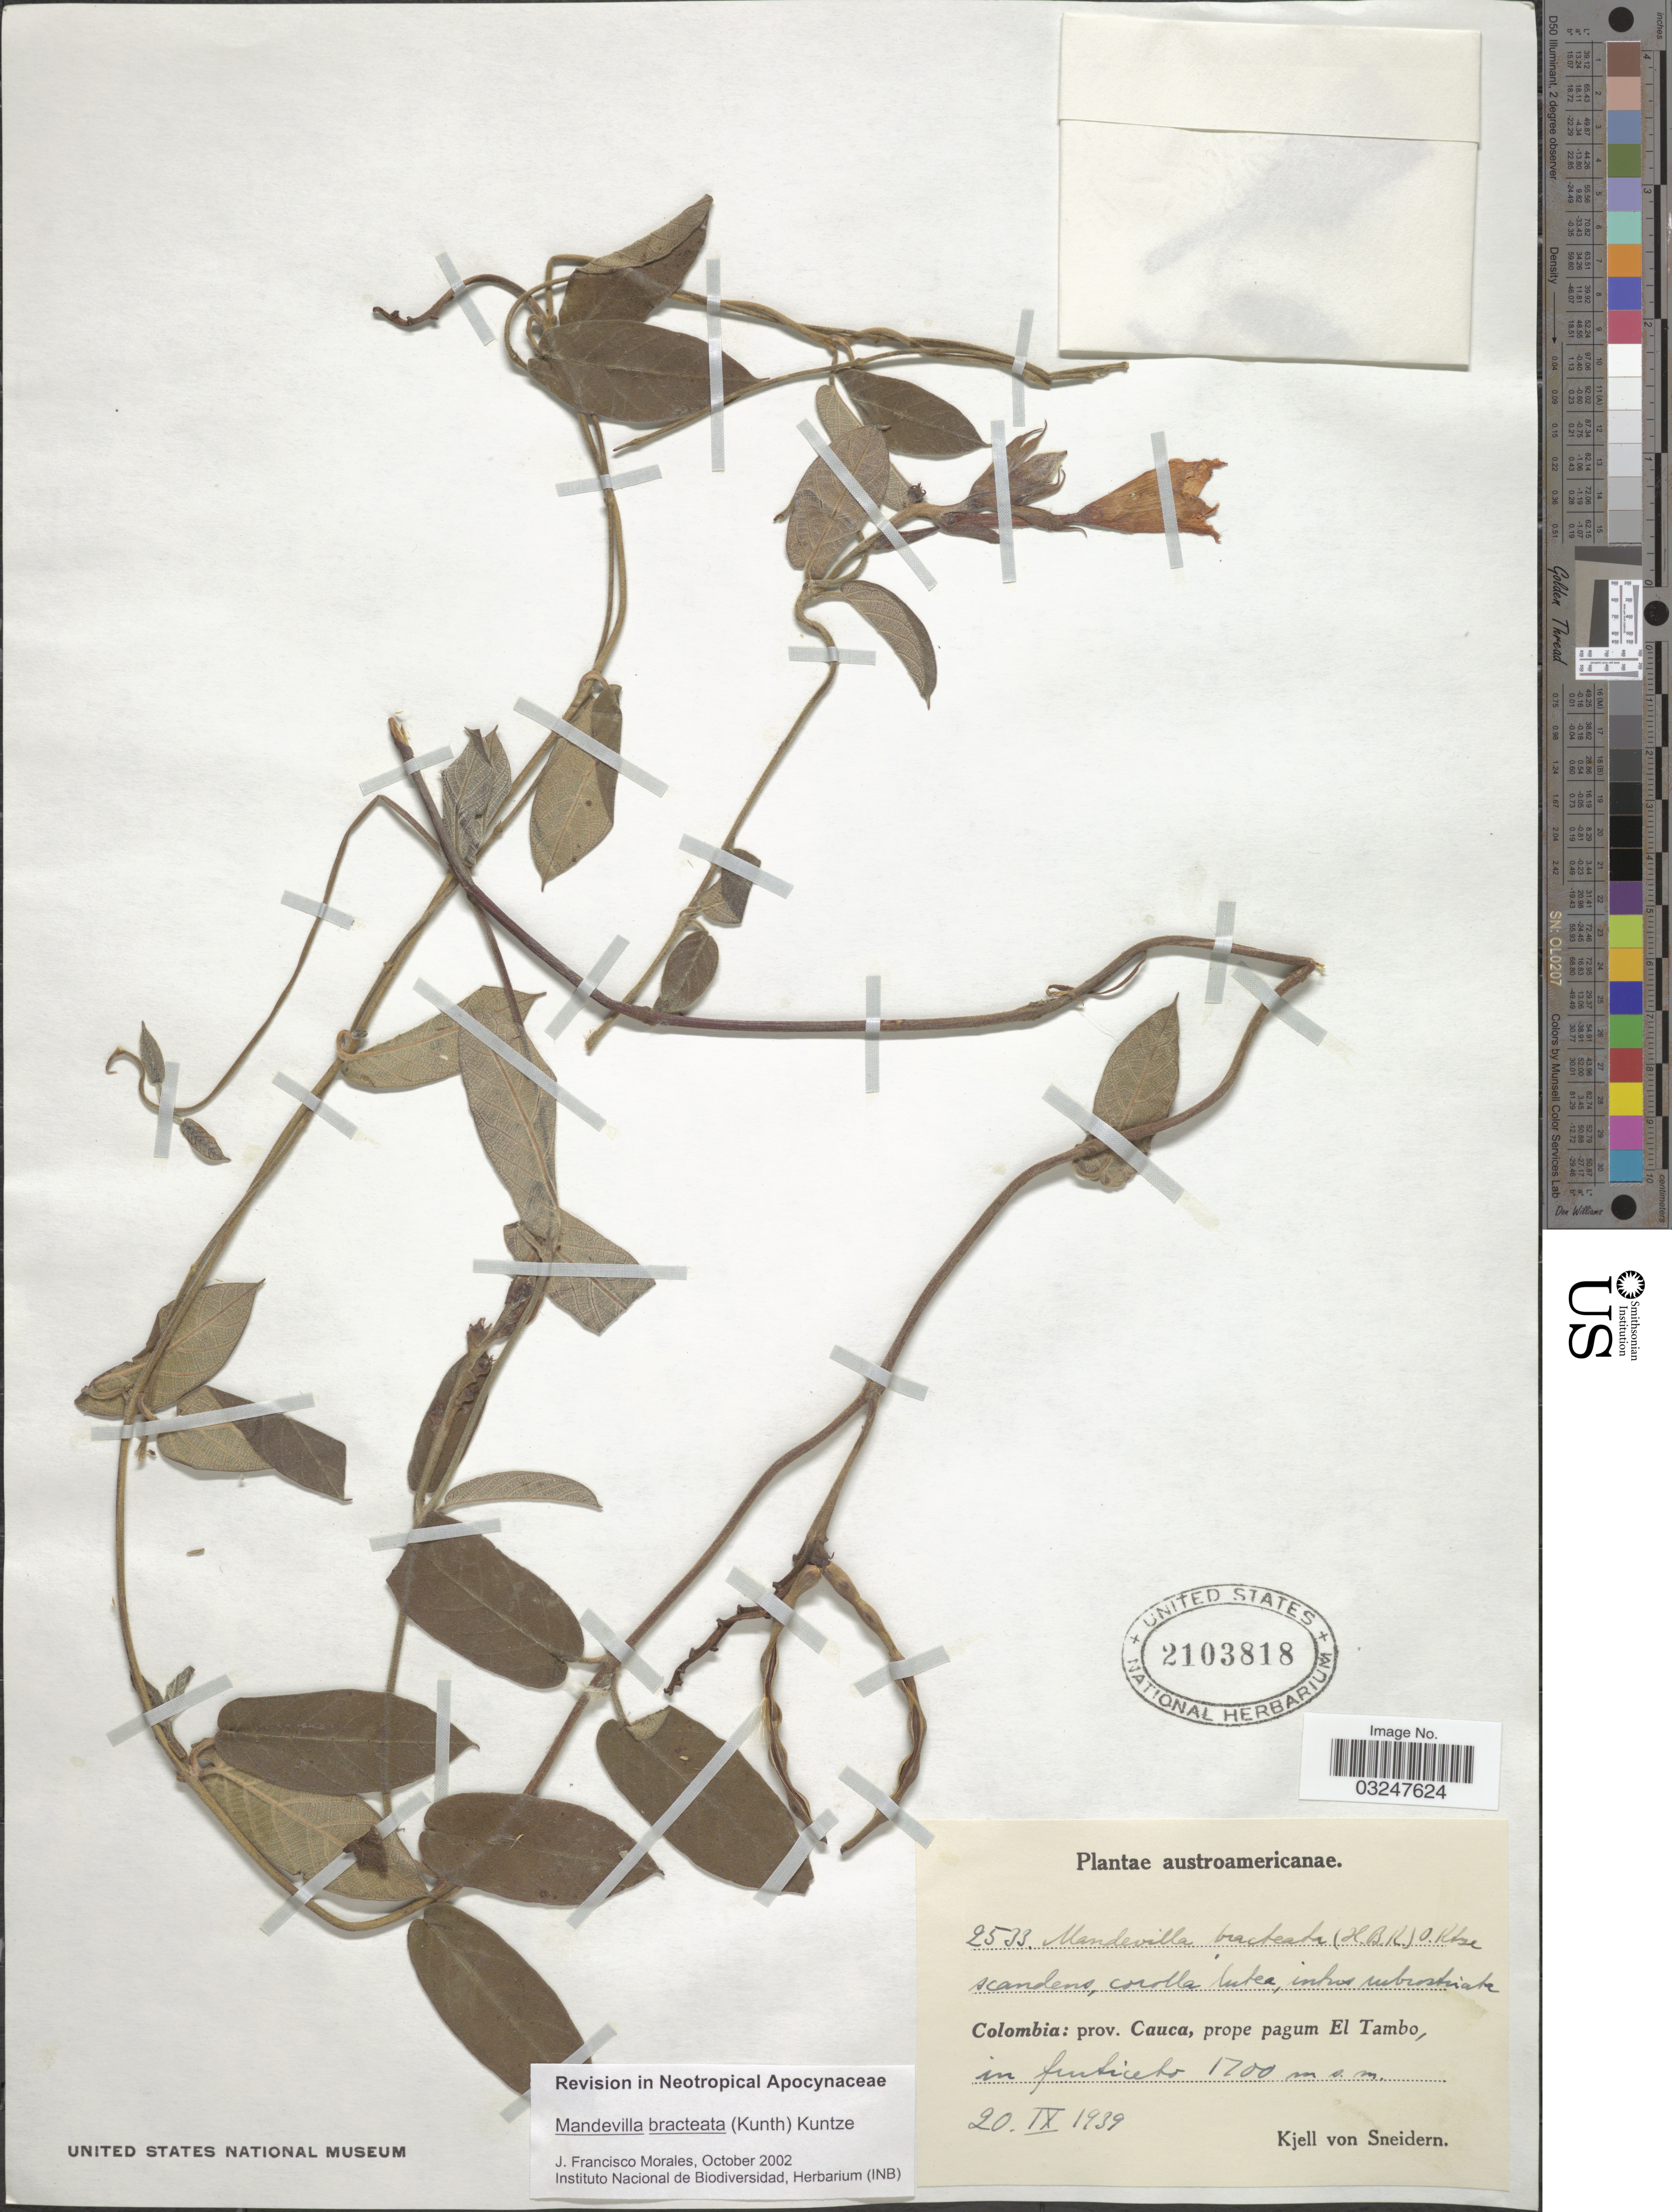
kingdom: Plantae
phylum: Tracheophyta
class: Magnoliopsida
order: Gentianales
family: Apocynaceae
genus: Mandevilla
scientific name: Mandevilla bracteata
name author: (Kunth) Kuntze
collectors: K. von Sneidern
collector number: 2533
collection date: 1939-09-20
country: Colombia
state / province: Cauca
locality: Prov. Cauca, prope pagum El Tambo.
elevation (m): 1700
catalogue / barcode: US 2103818